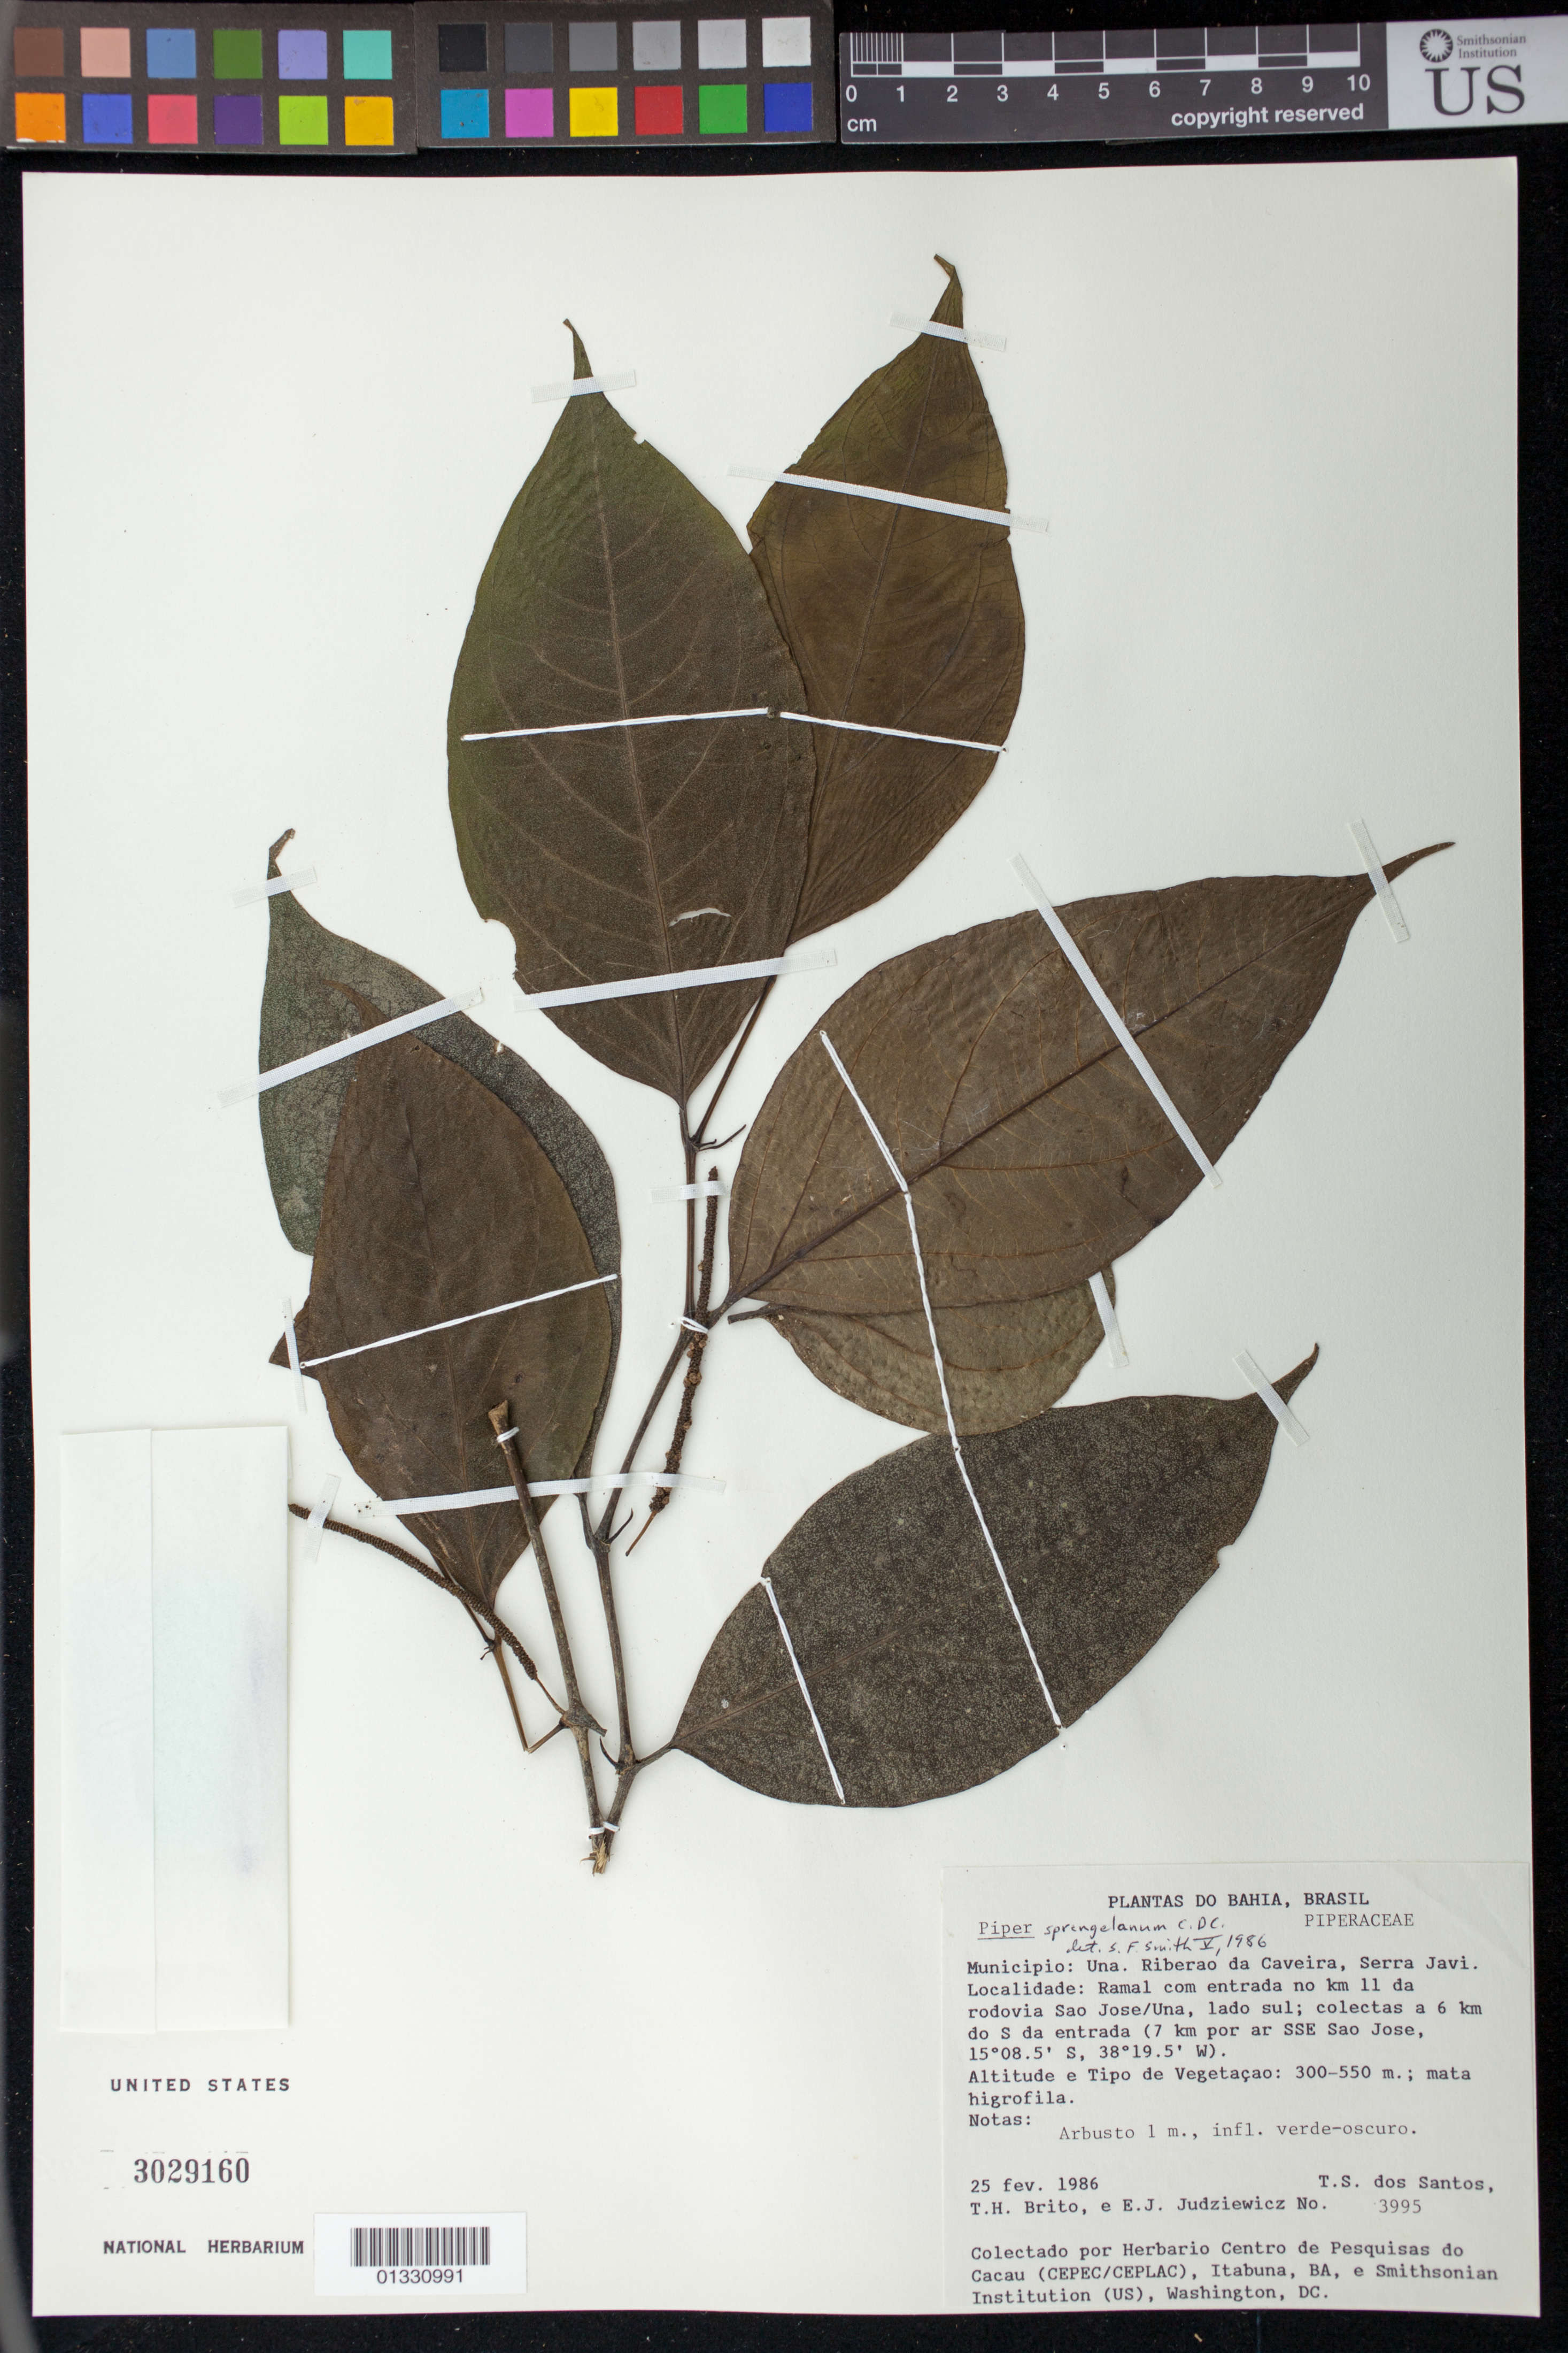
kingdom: Plantae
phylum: Tracheophyta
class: Magnoliopsida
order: Piperales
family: Piperaceae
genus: Piper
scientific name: Piper sprengelianum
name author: C. DC.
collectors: T. S. Santos, T. H. Brito & E. J. Judziewicz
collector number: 3995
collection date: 1986-02-25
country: Brazil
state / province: Bahia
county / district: Una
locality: Riberão da Caveira, Serra Javi. Ramal com entrada no km 11 da rodovia São JOsé/Una, lado sul, coletas a 6 km do S da entrada (7 km por ar SSE São José)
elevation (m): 300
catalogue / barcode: US 3029160